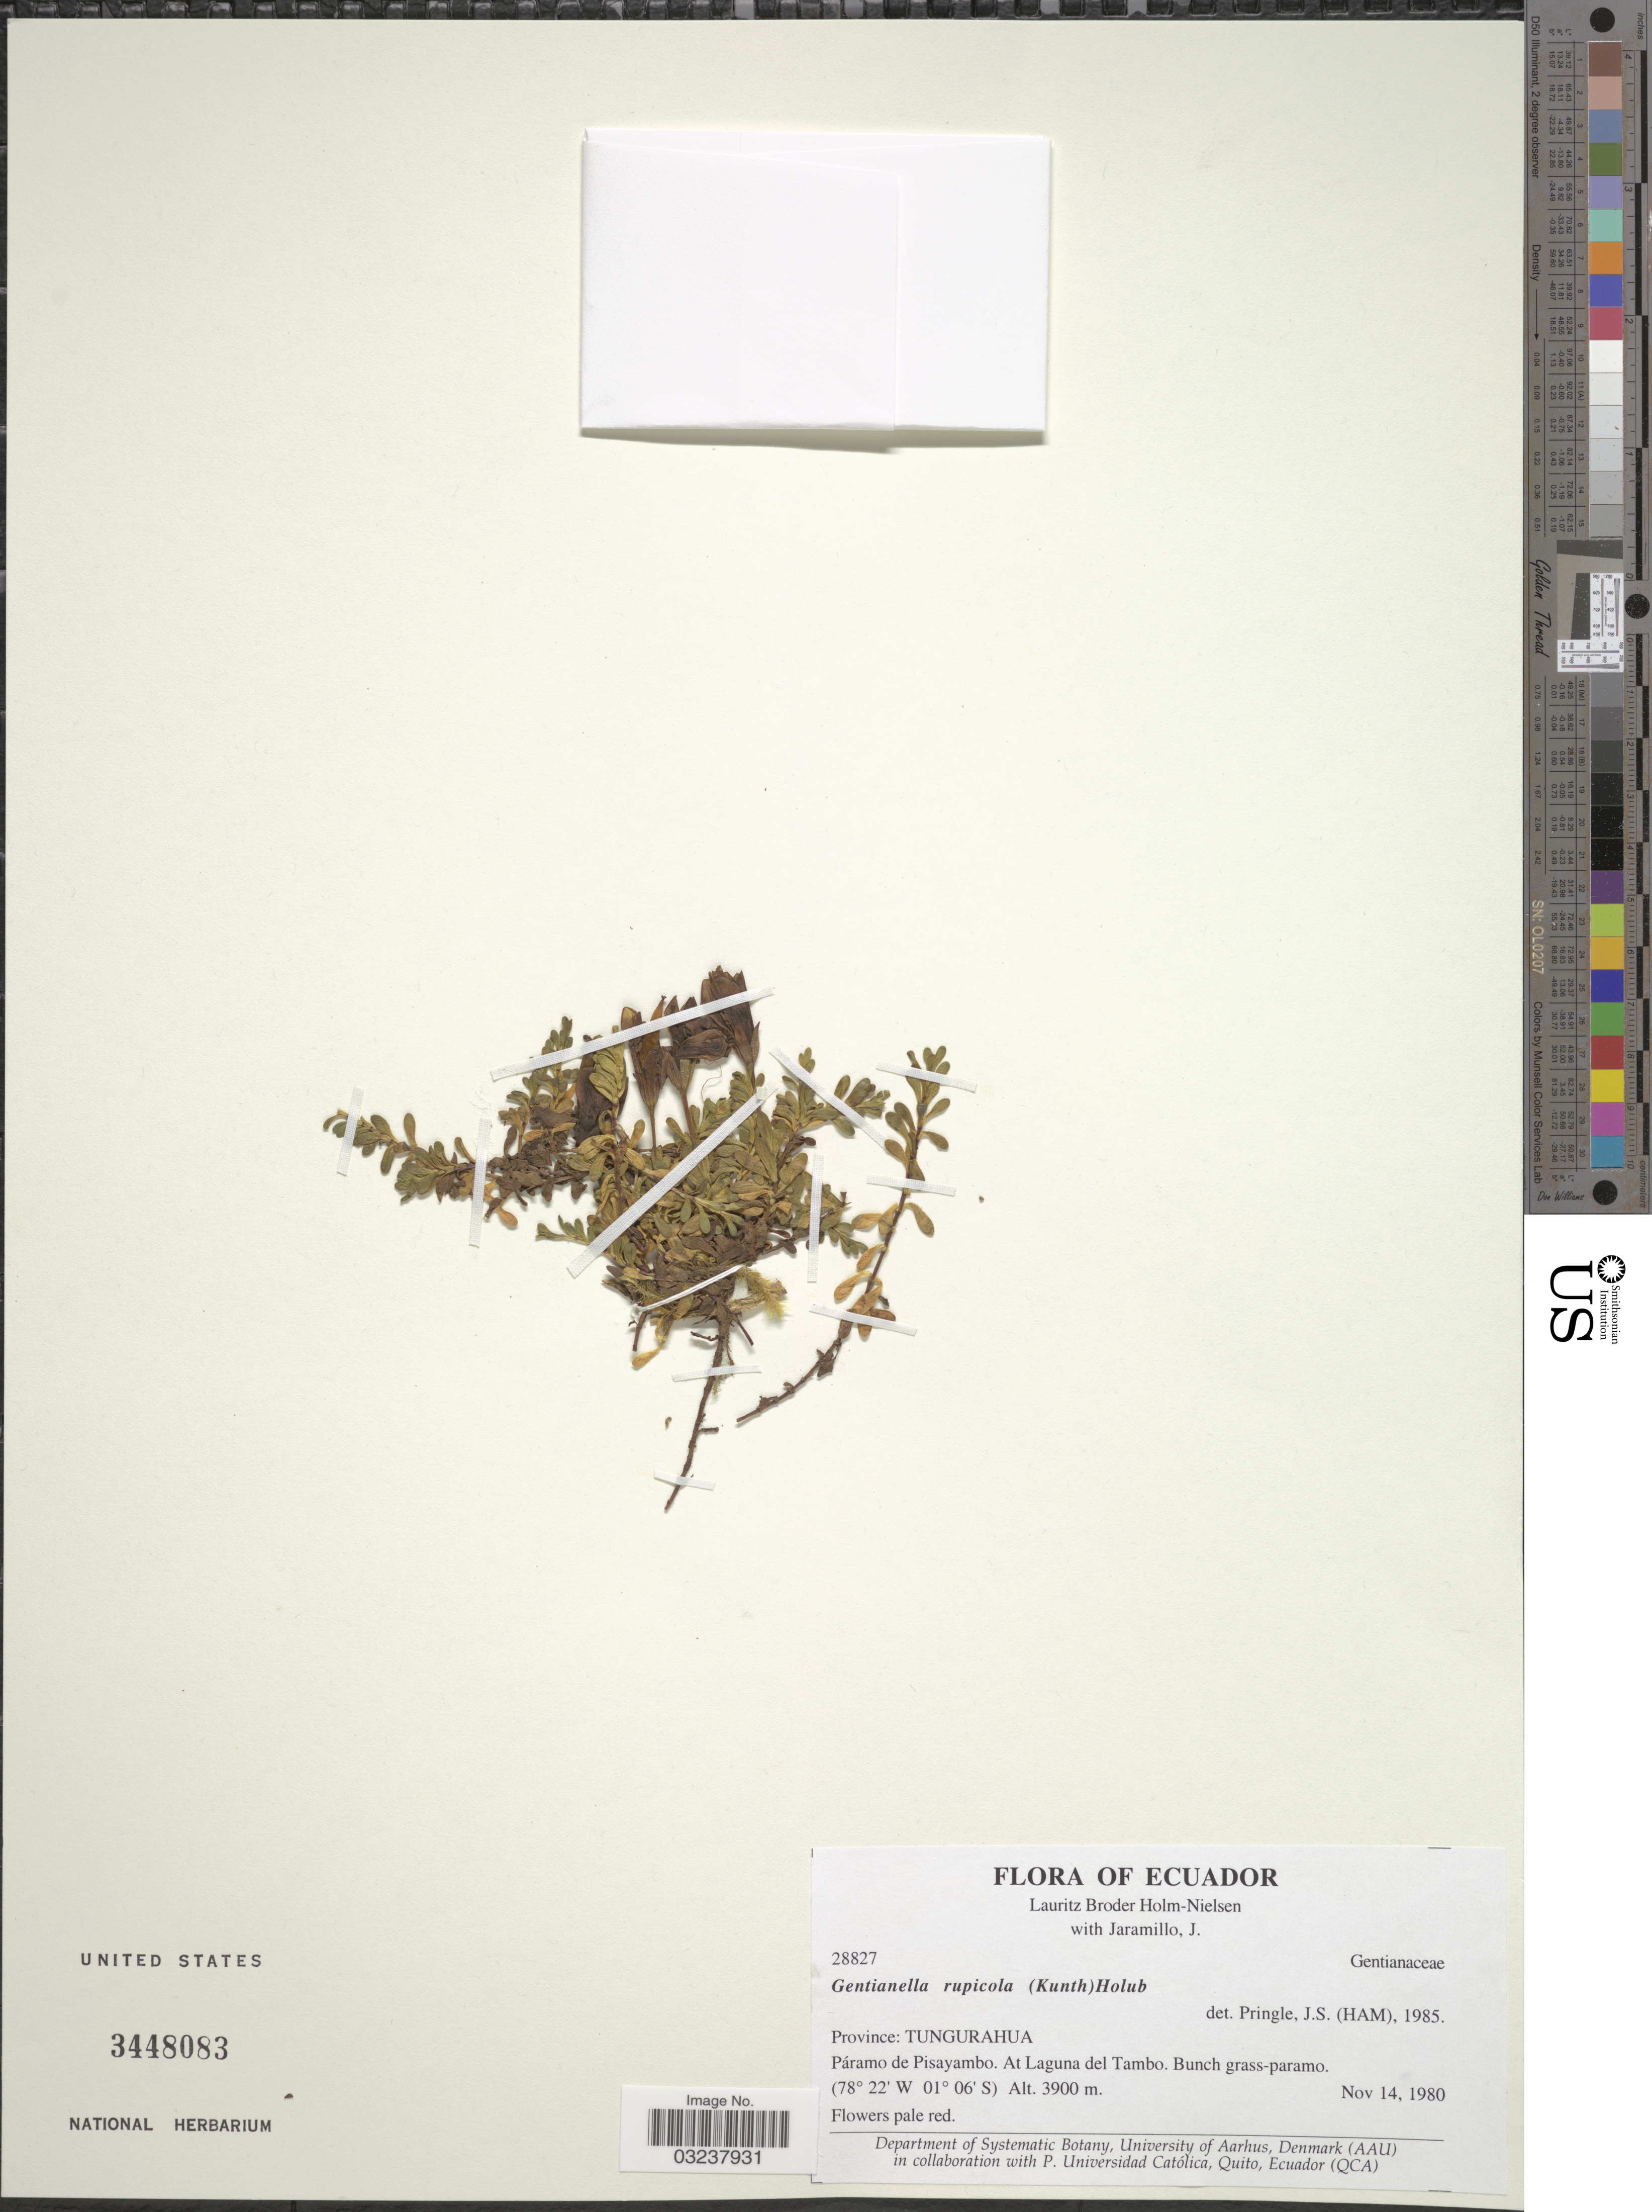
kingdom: Plantae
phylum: Tracheophyta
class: Magnoliopsida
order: Gentianales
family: Gentianaceae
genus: Gentianella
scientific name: Gentianella rupicola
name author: (Kunth) Holub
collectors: L. B. Holm-Nielsen & J. Jaramillo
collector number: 28827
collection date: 1980-11-14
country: Ecuador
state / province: Tungurahua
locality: Páramo de Pisayambo. At Laguna del Tambo.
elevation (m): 3900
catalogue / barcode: US 3448083